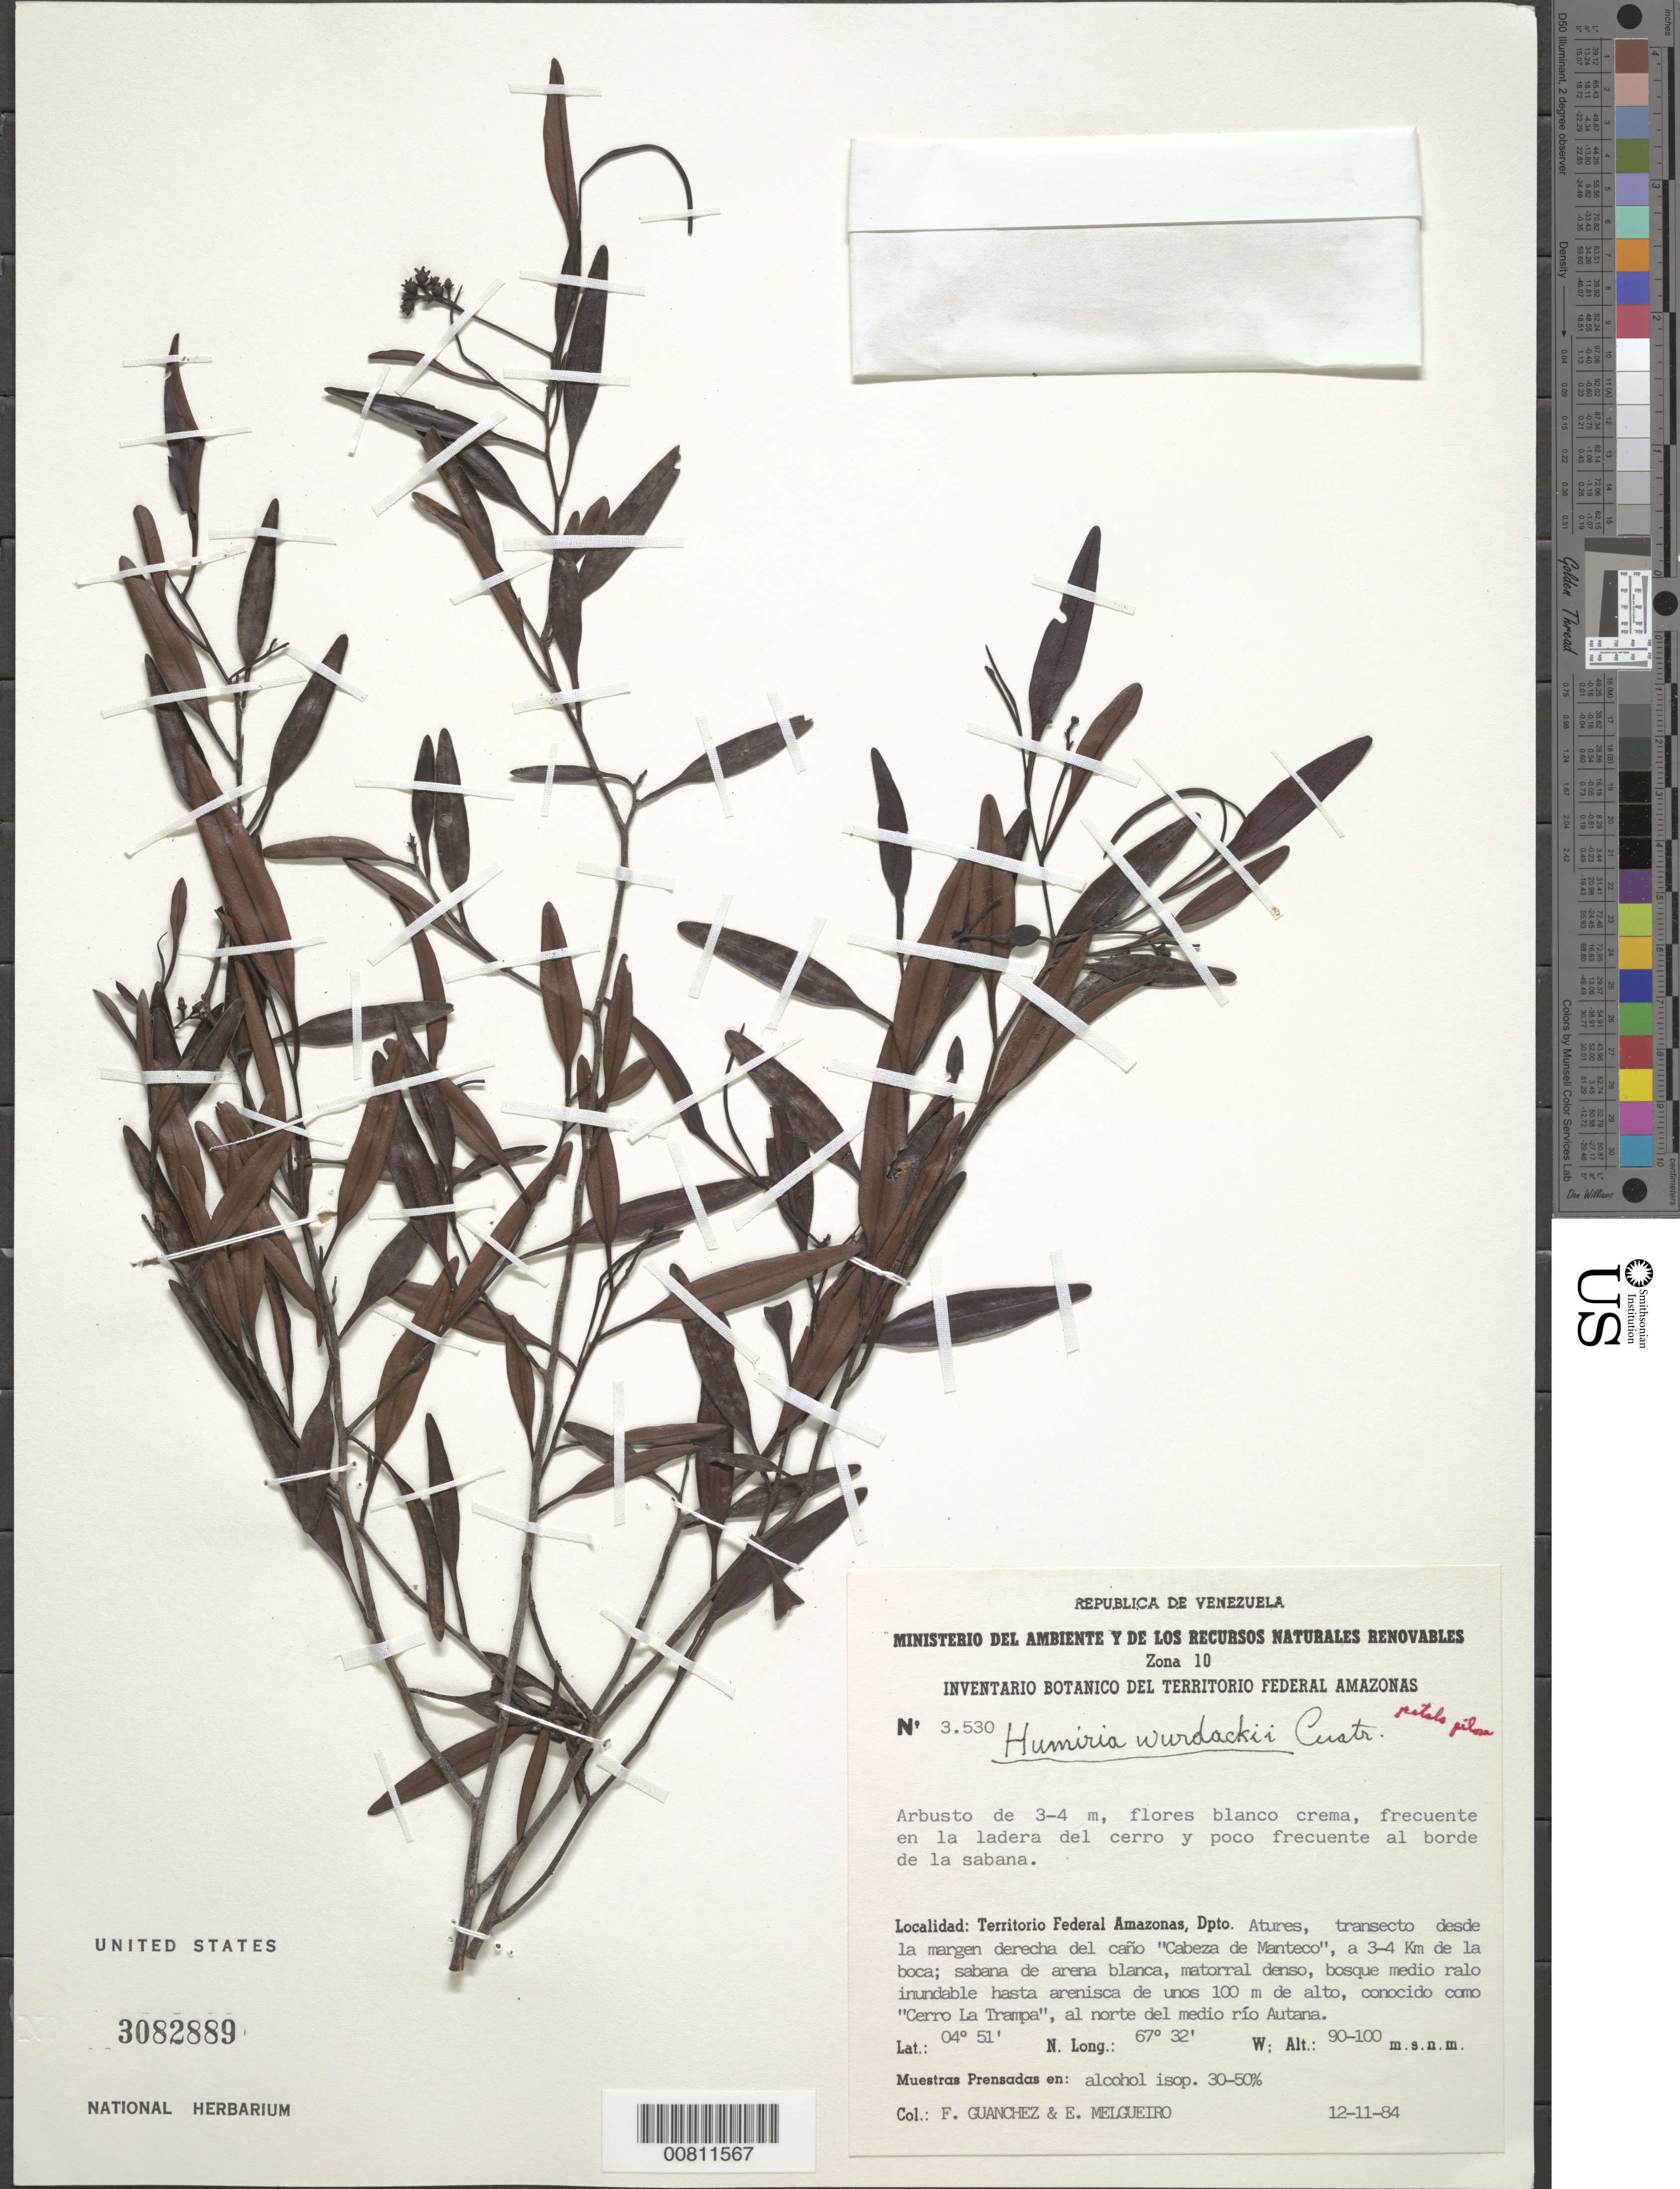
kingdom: Plantae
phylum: Tracheophyta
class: Magnoliopsida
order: Malpighiales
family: Humiriaceae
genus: Humiria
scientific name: Humiria wurdackii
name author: Cuatrec.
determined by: Cuatrecasas, J.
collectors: F. Guánchez M. & E. Melgueiro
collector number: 353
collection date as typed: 12-Nov-84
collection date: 1984-11-12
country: Venezuela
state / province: Amazonas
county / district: Atures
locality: "Cabeza de Manteco", transecto desde la margen derecha del cano, a 3-4km de la boca, conocido com "Cerro La Trampa", al N del medio río Autana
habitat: Sabana de arena blanca, matorral denso, bosque medio ralo inundable hasta arenisca de unos 100 m alto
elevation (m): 90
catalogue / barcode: US 3082889